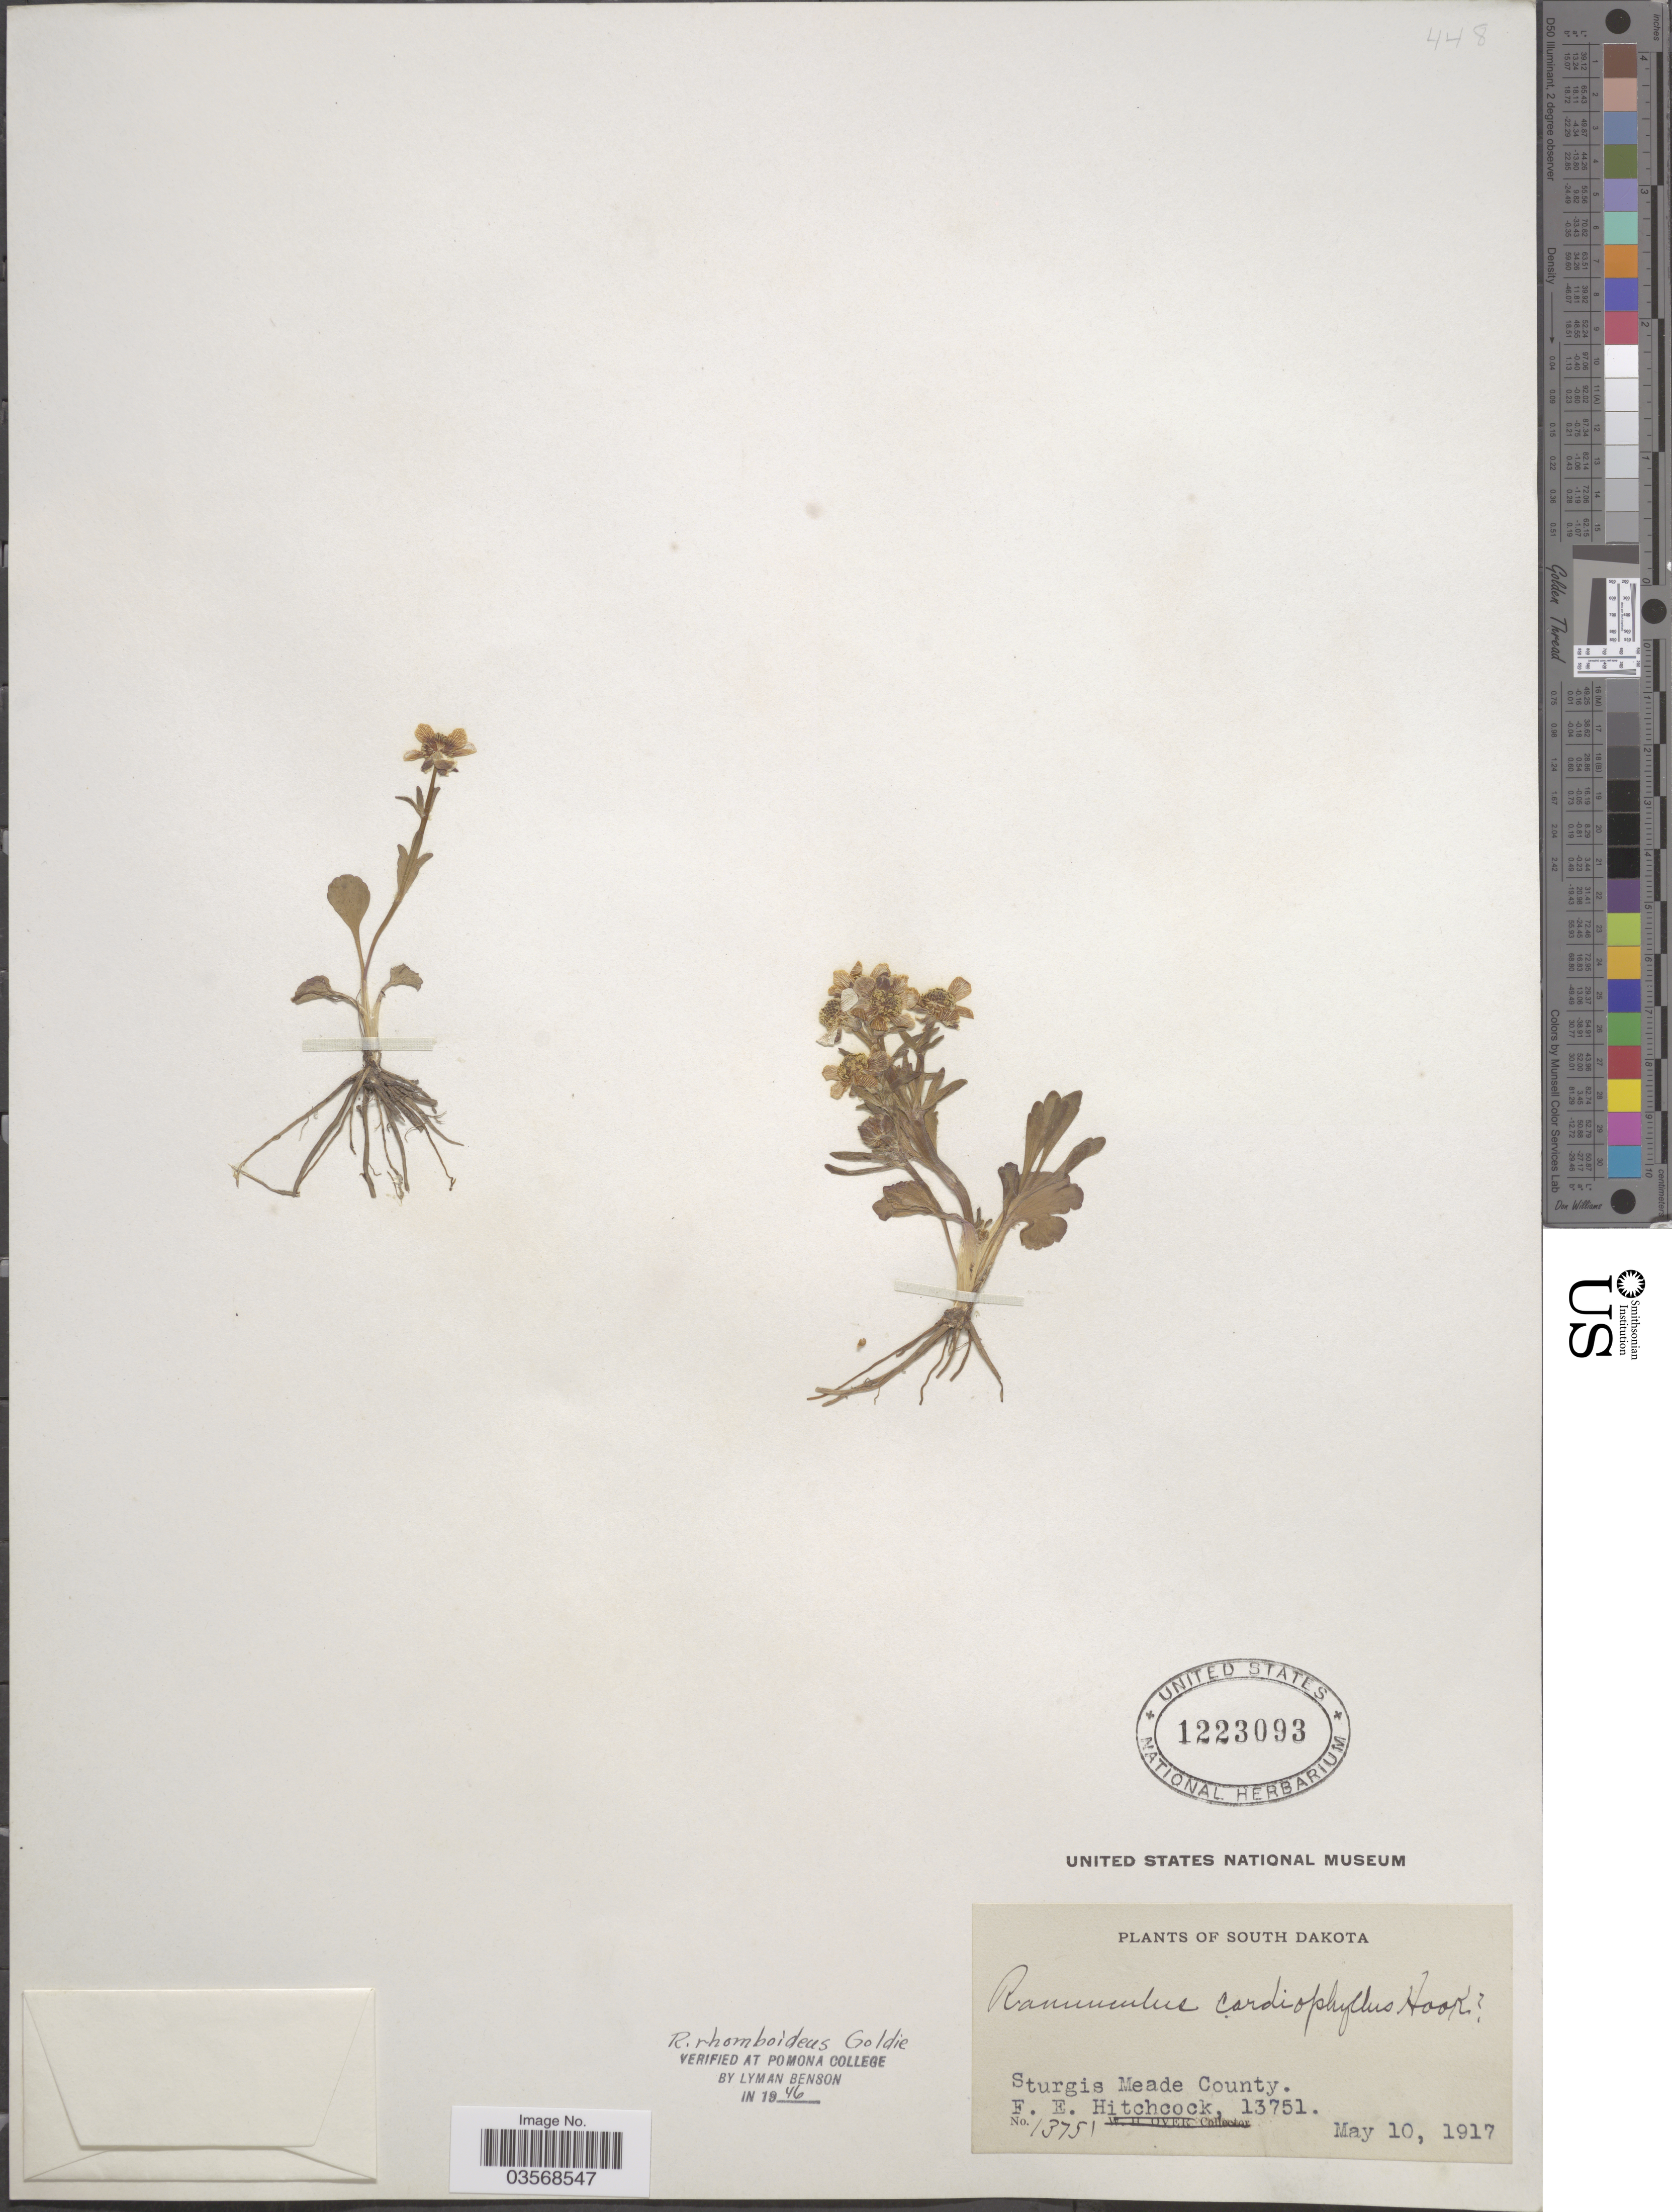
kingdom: Plantae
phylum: Tracheophyta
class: Magnoliopsida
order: Ranunculales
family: Ranunculaceae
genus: Ranunculus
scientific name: Ranunculus ovalis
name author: Raf.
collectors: F. Hitchcock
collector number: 13751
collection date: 1917-05-10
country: United States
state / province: South Dakota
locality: Sturgis Meade County.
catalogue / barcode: US 1223093